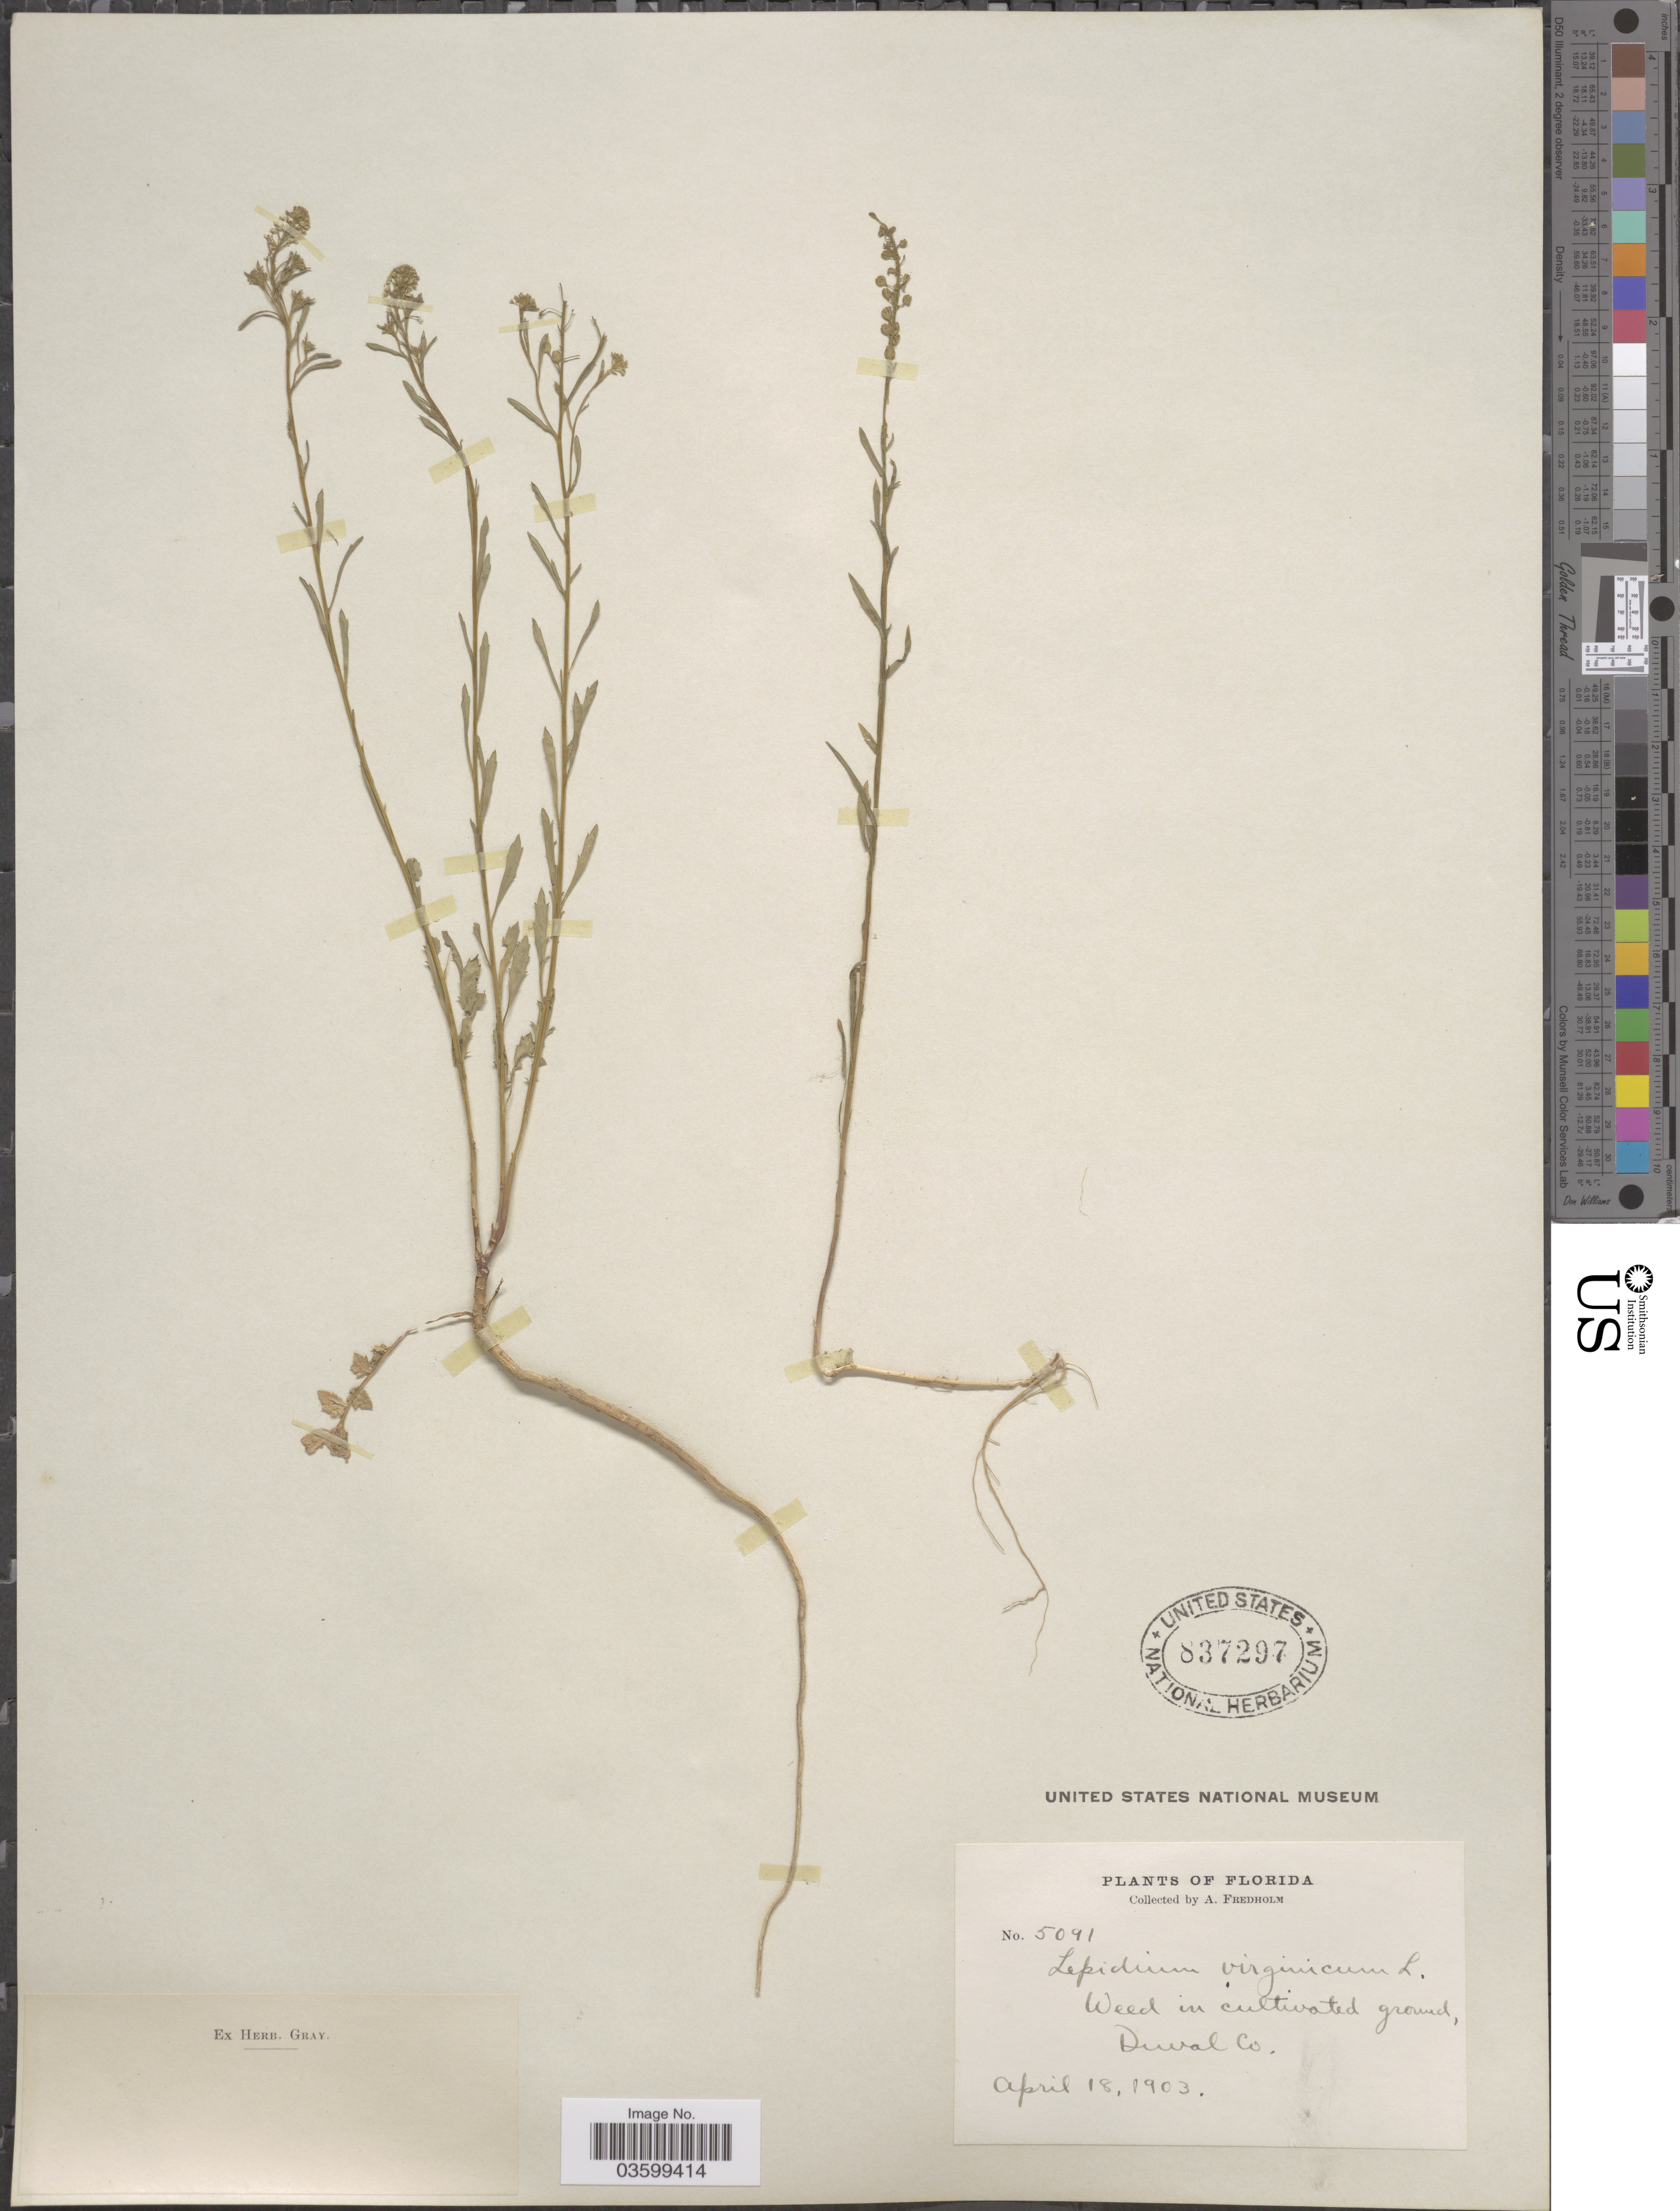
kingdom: Plantae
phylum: Tracheophyta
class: Magnoliopsida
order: Brassicales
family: Brassicaceae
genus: Lepidium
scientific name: Lepidium virginicum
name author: L.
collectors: A. Fredholm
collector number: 5091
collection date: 1903-04-18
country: United States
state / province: Florida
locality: Duval Co.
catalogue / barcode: US 837297